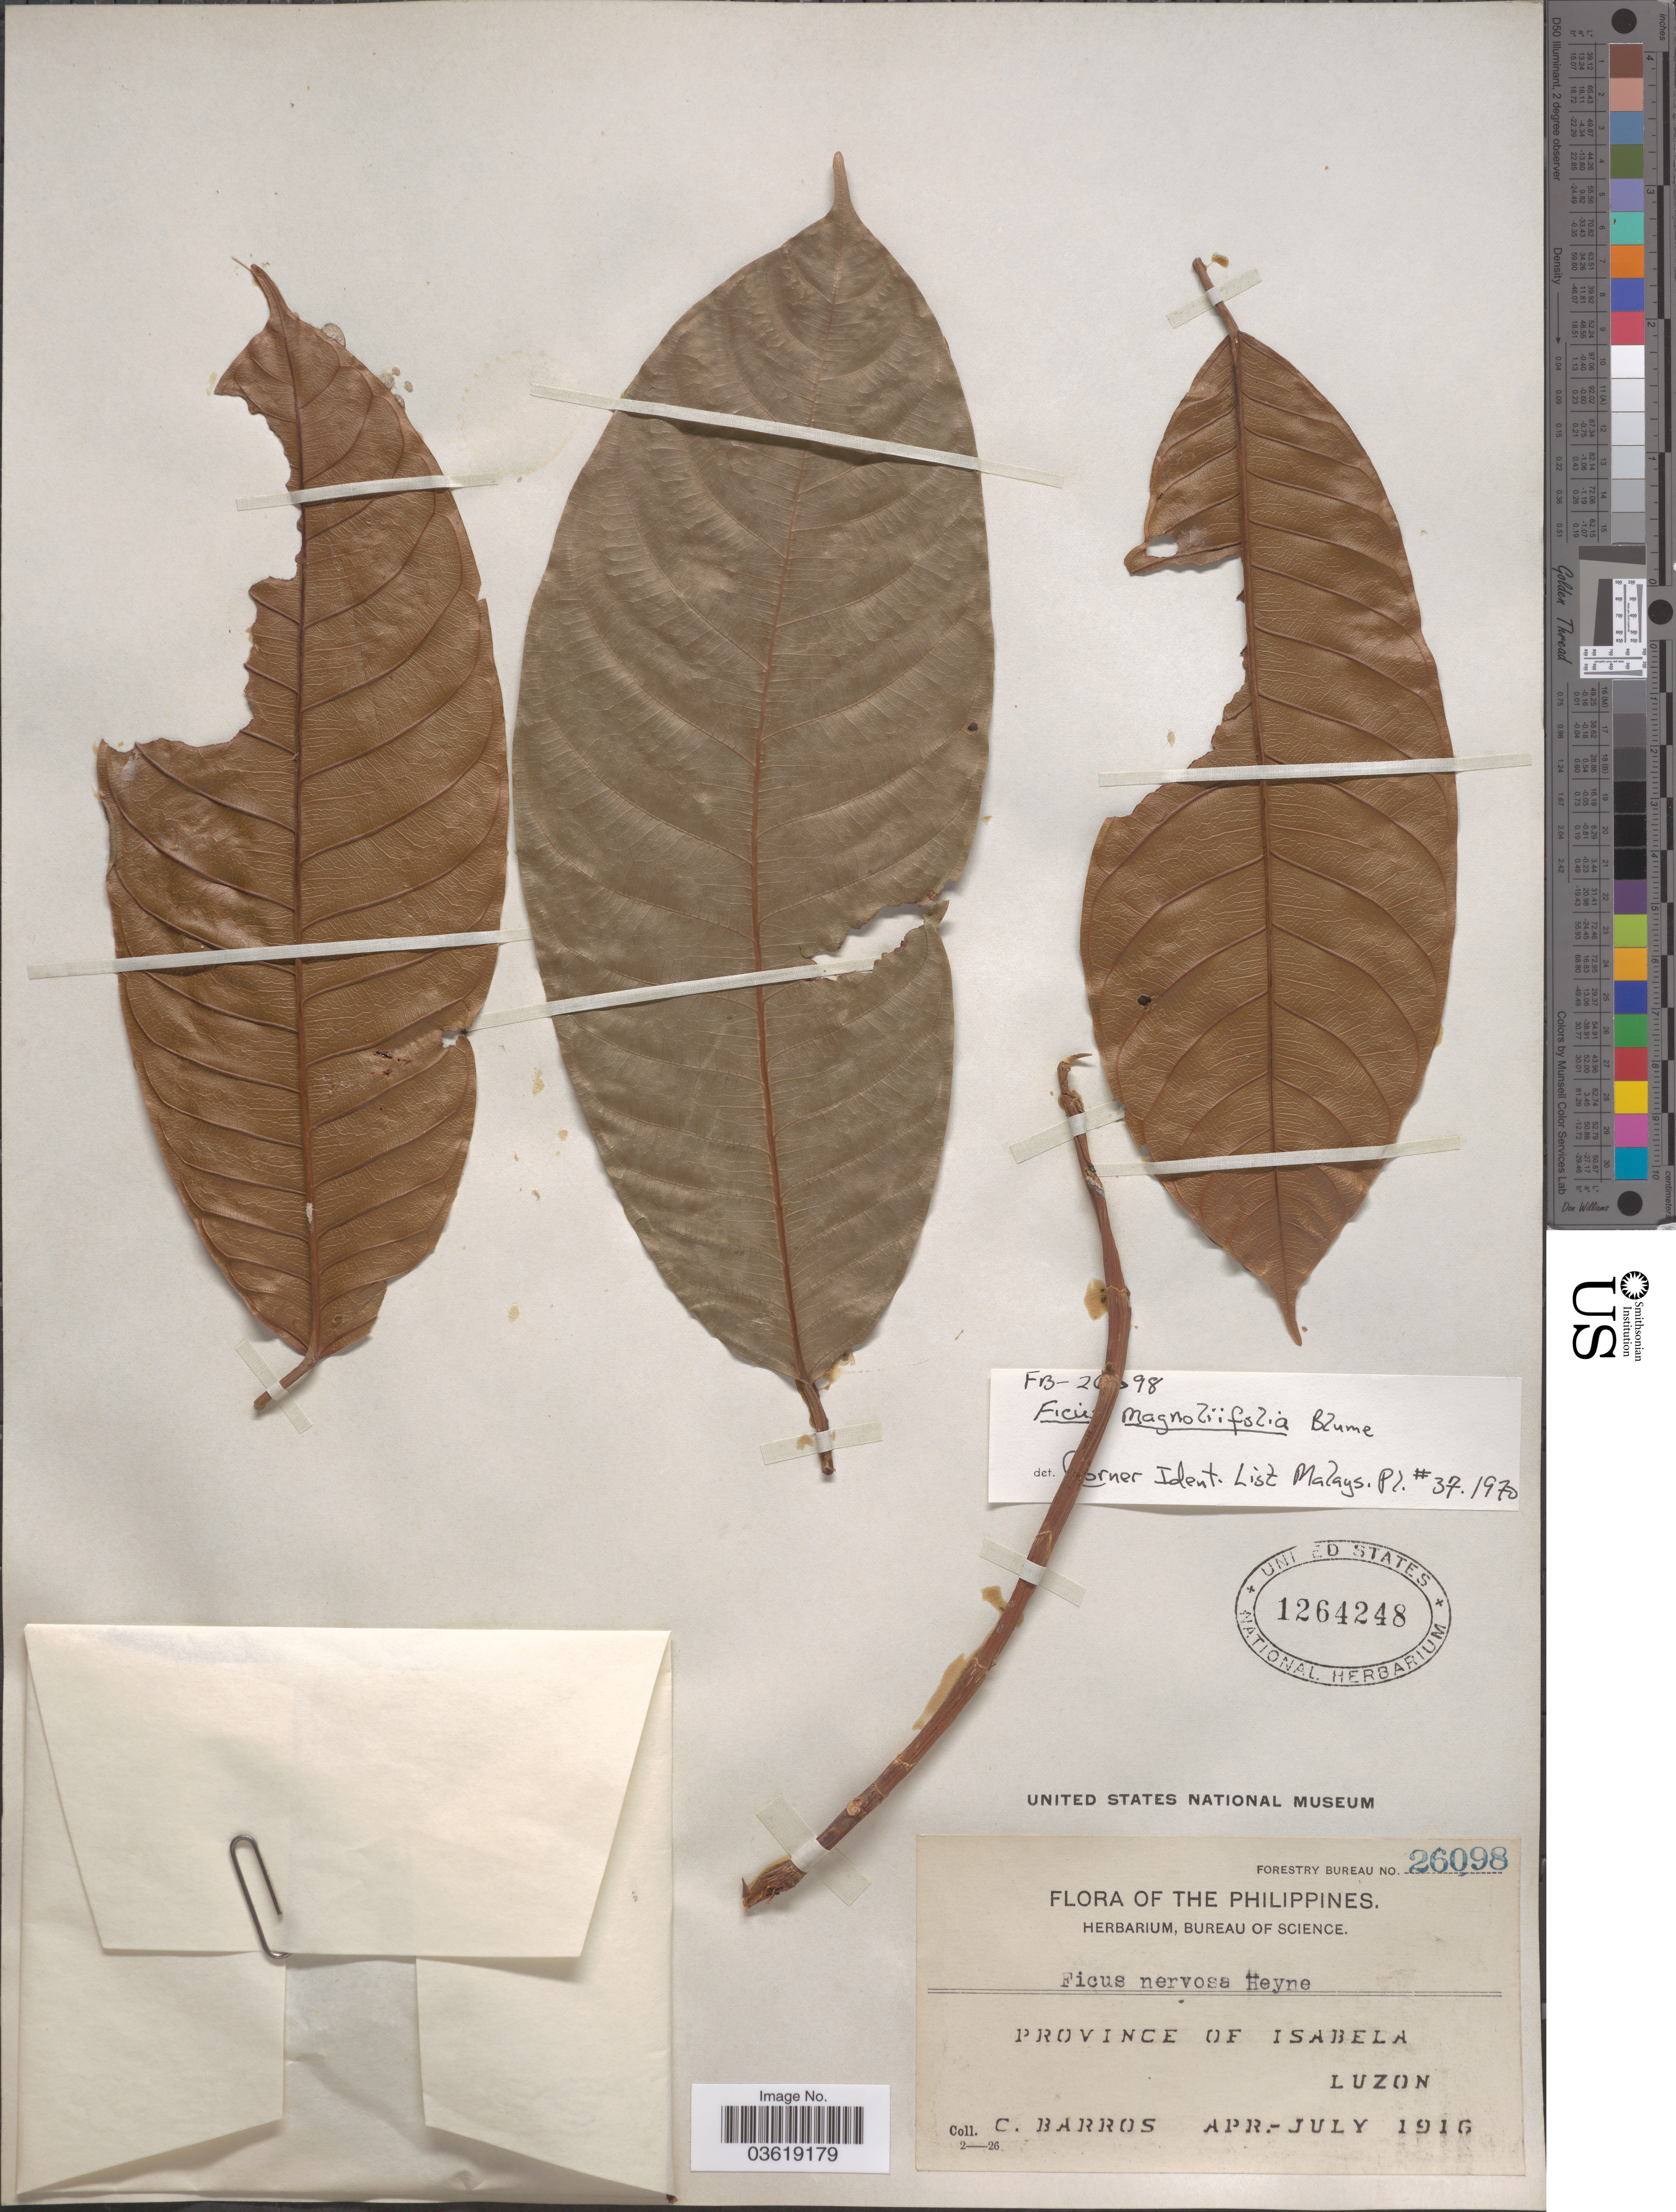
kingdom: Plantae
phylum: Tracheophyta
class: Magnoliopsida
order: Rosales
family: Moraceae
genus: Ficus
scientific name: Ficus magnoliifolia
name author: Blume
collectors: C. Barros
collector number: Forestry Bureau 26098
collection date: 1916-04/1916-07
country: Philippines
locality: Province of Isabela. Luzon.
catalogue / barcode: US 1264248